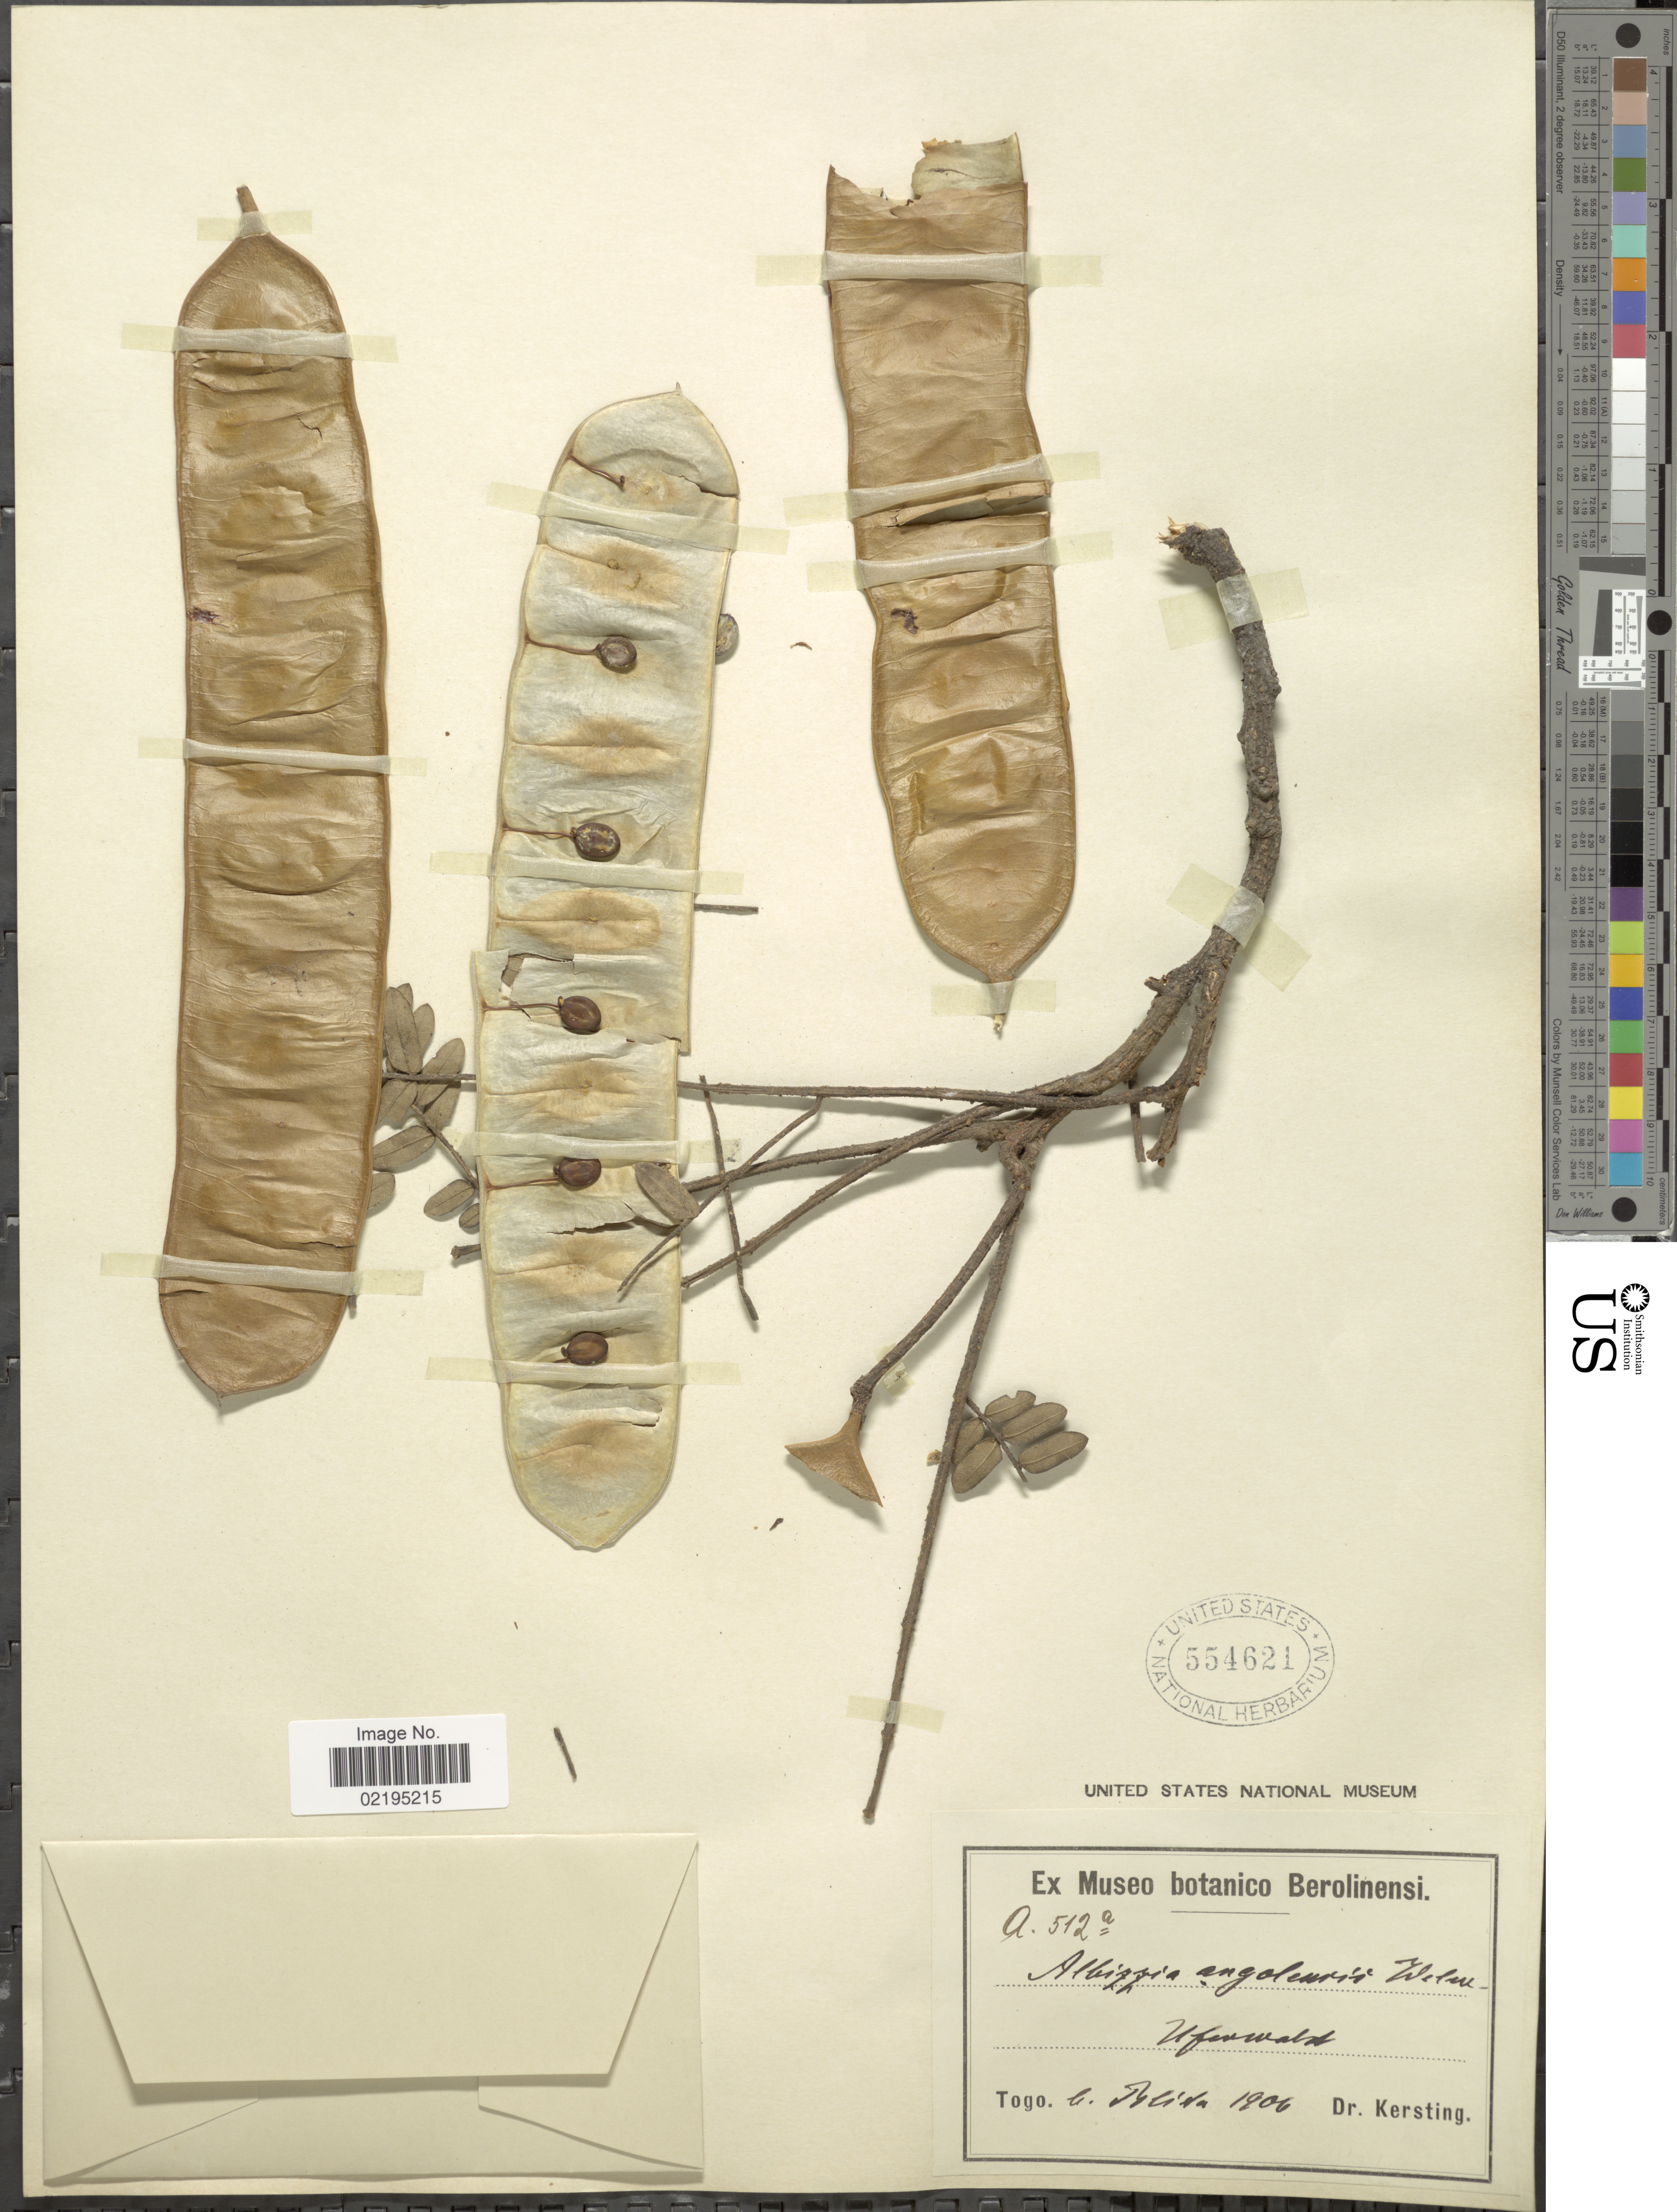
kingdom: Plantae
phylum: Tracheophyta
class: Magnoliopsida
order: Fabales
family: Fabaceae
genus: Albizia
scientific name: Albizia angolensis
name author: Welw. ex Oliv.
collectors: -. Kersting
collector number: A521a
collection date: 1906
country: Togo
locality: [illegible text], Togo, b, [illegible text]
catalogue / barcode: US 554621